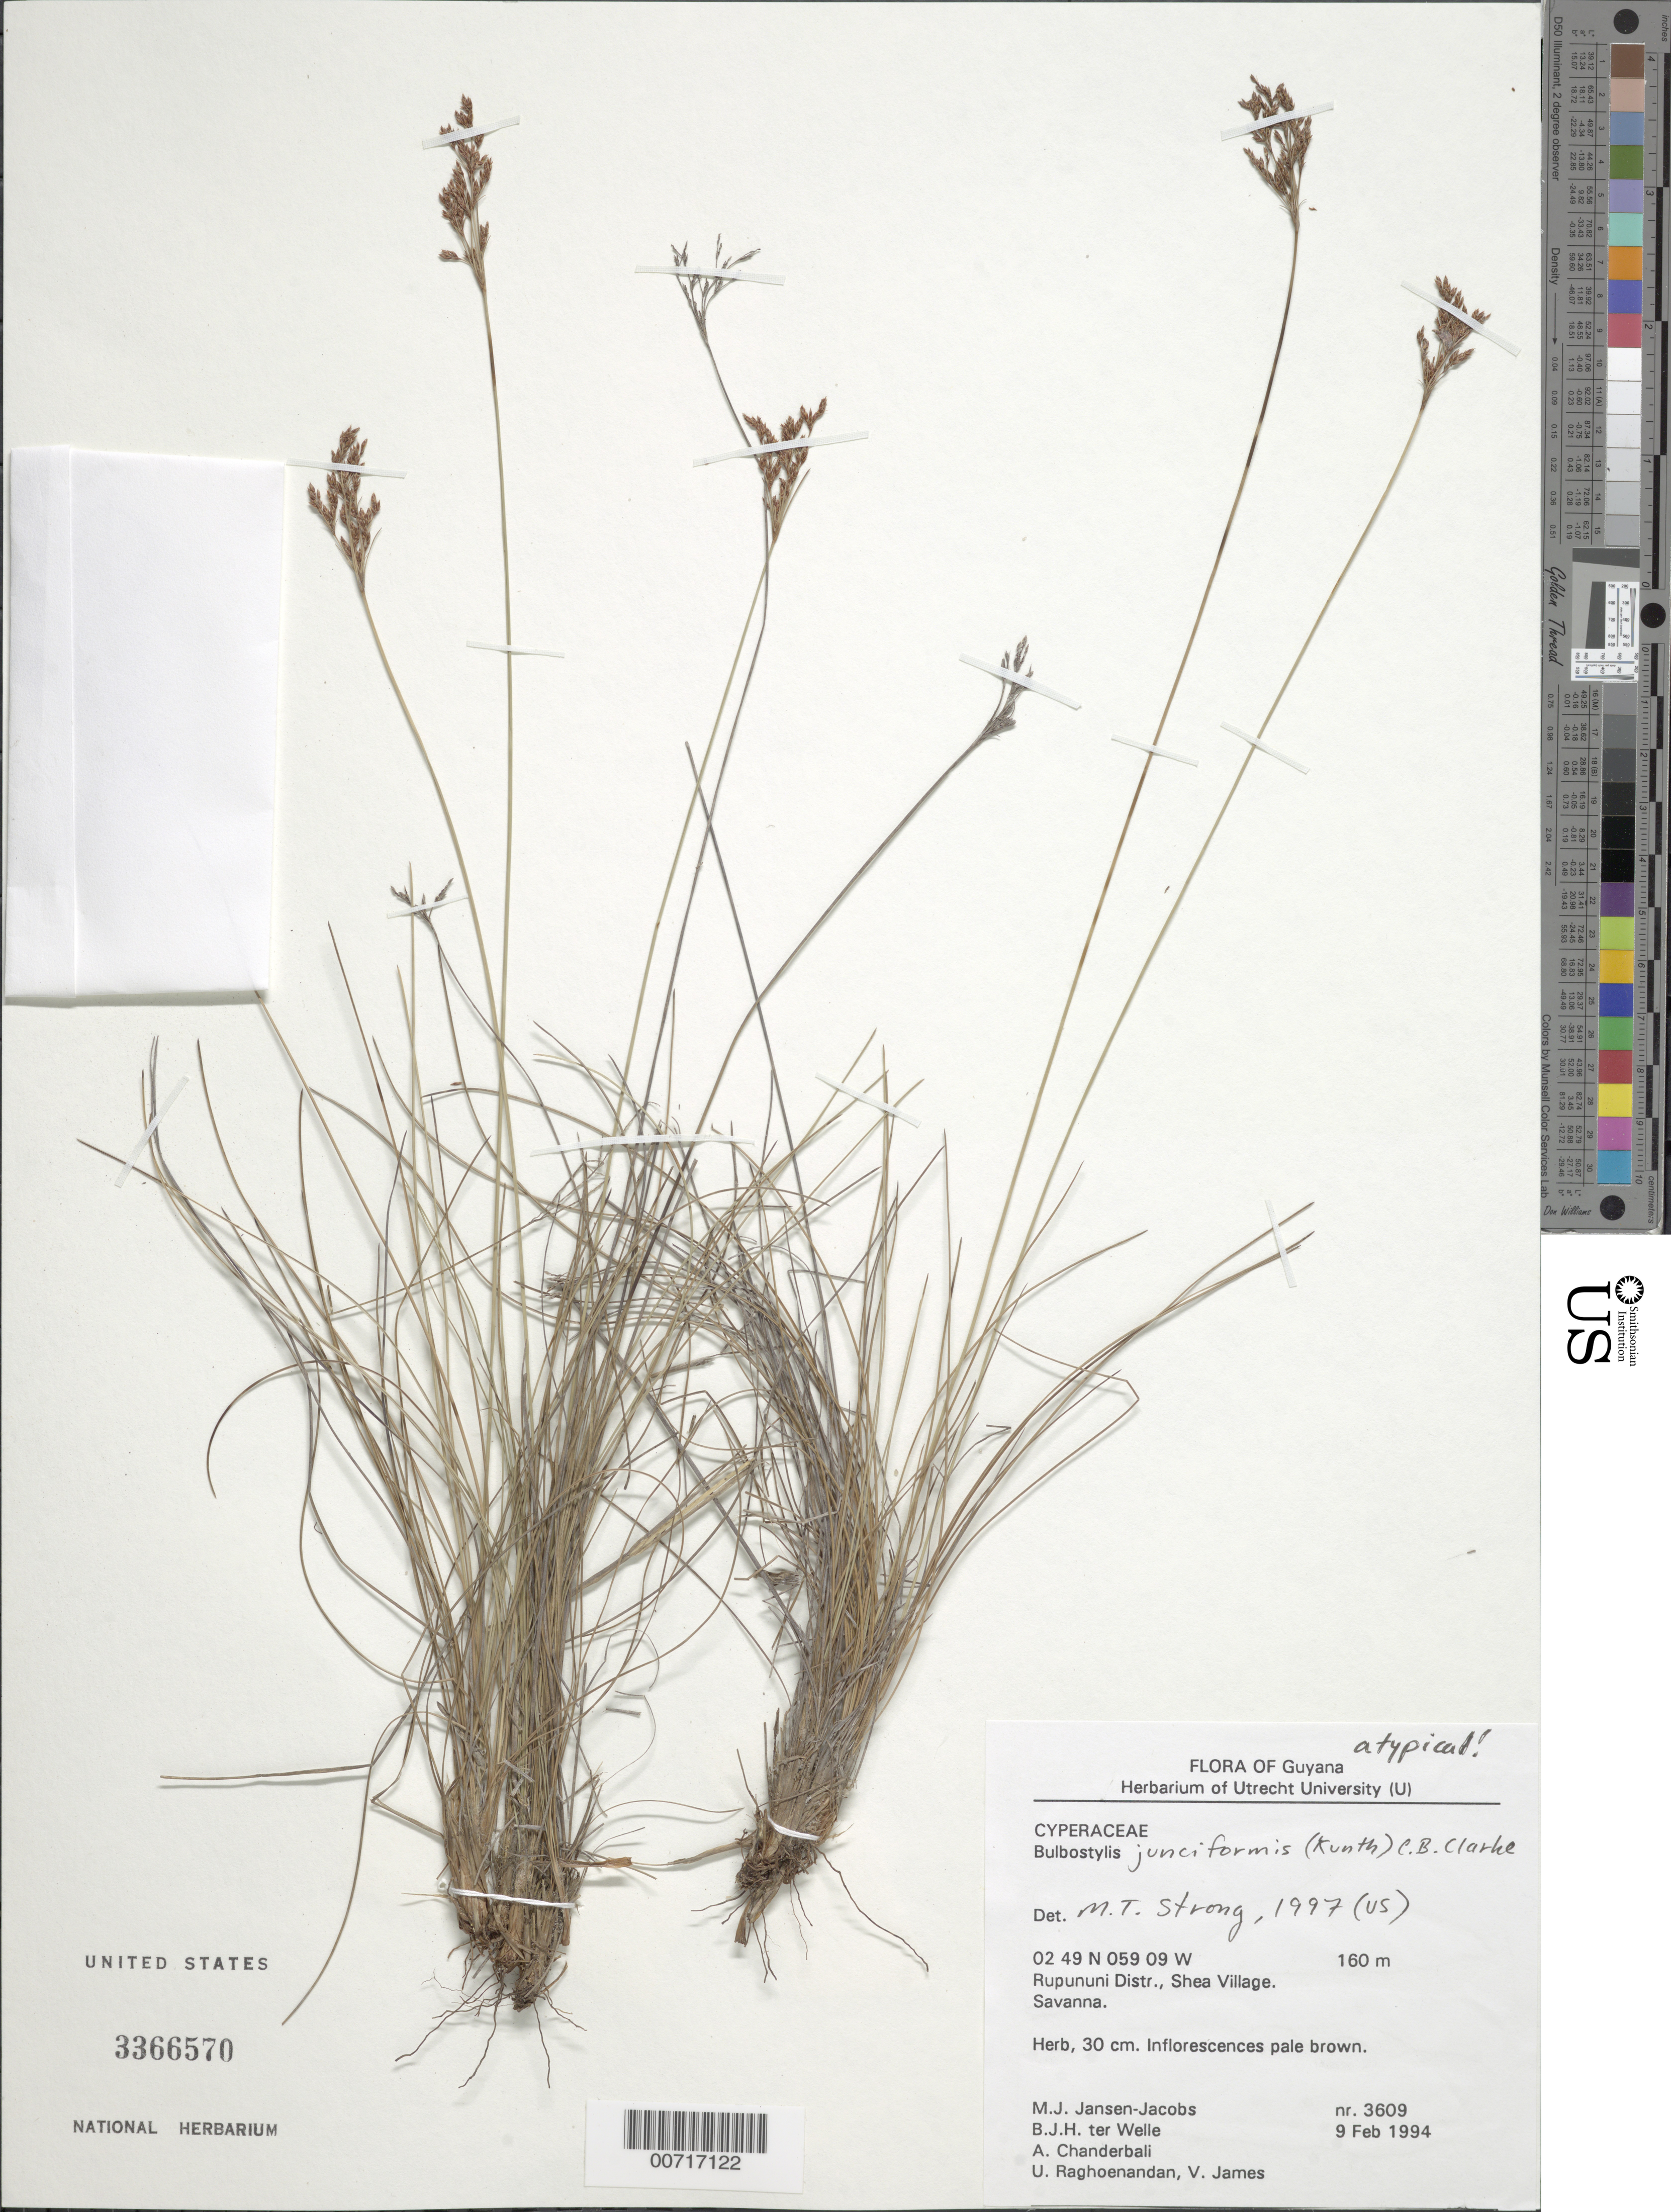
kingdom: Plantae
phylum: Tracheophyta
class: Liliopsida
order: Poales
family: Cyperaceae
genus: Bulbostylis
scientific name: Bulbostylis junciformis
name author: (Kunth) C.B. Clarke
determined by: Strong, M. T., (US), Smithsonian Institution - National Museum of Natural History (UNITED STATES)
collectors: M. J. Jansen-Jacobs, B. Welle, A. S. Chanderbali, U. Raghoenandan & V. James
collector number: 3609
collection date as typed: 9-Feb-94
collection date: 1994-02-09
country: Guyana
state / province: U. Takutu-U. Essequibo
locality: Shea Village, Rupununi Dist.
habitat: Savanna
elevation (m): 160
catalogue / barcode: US 3366570